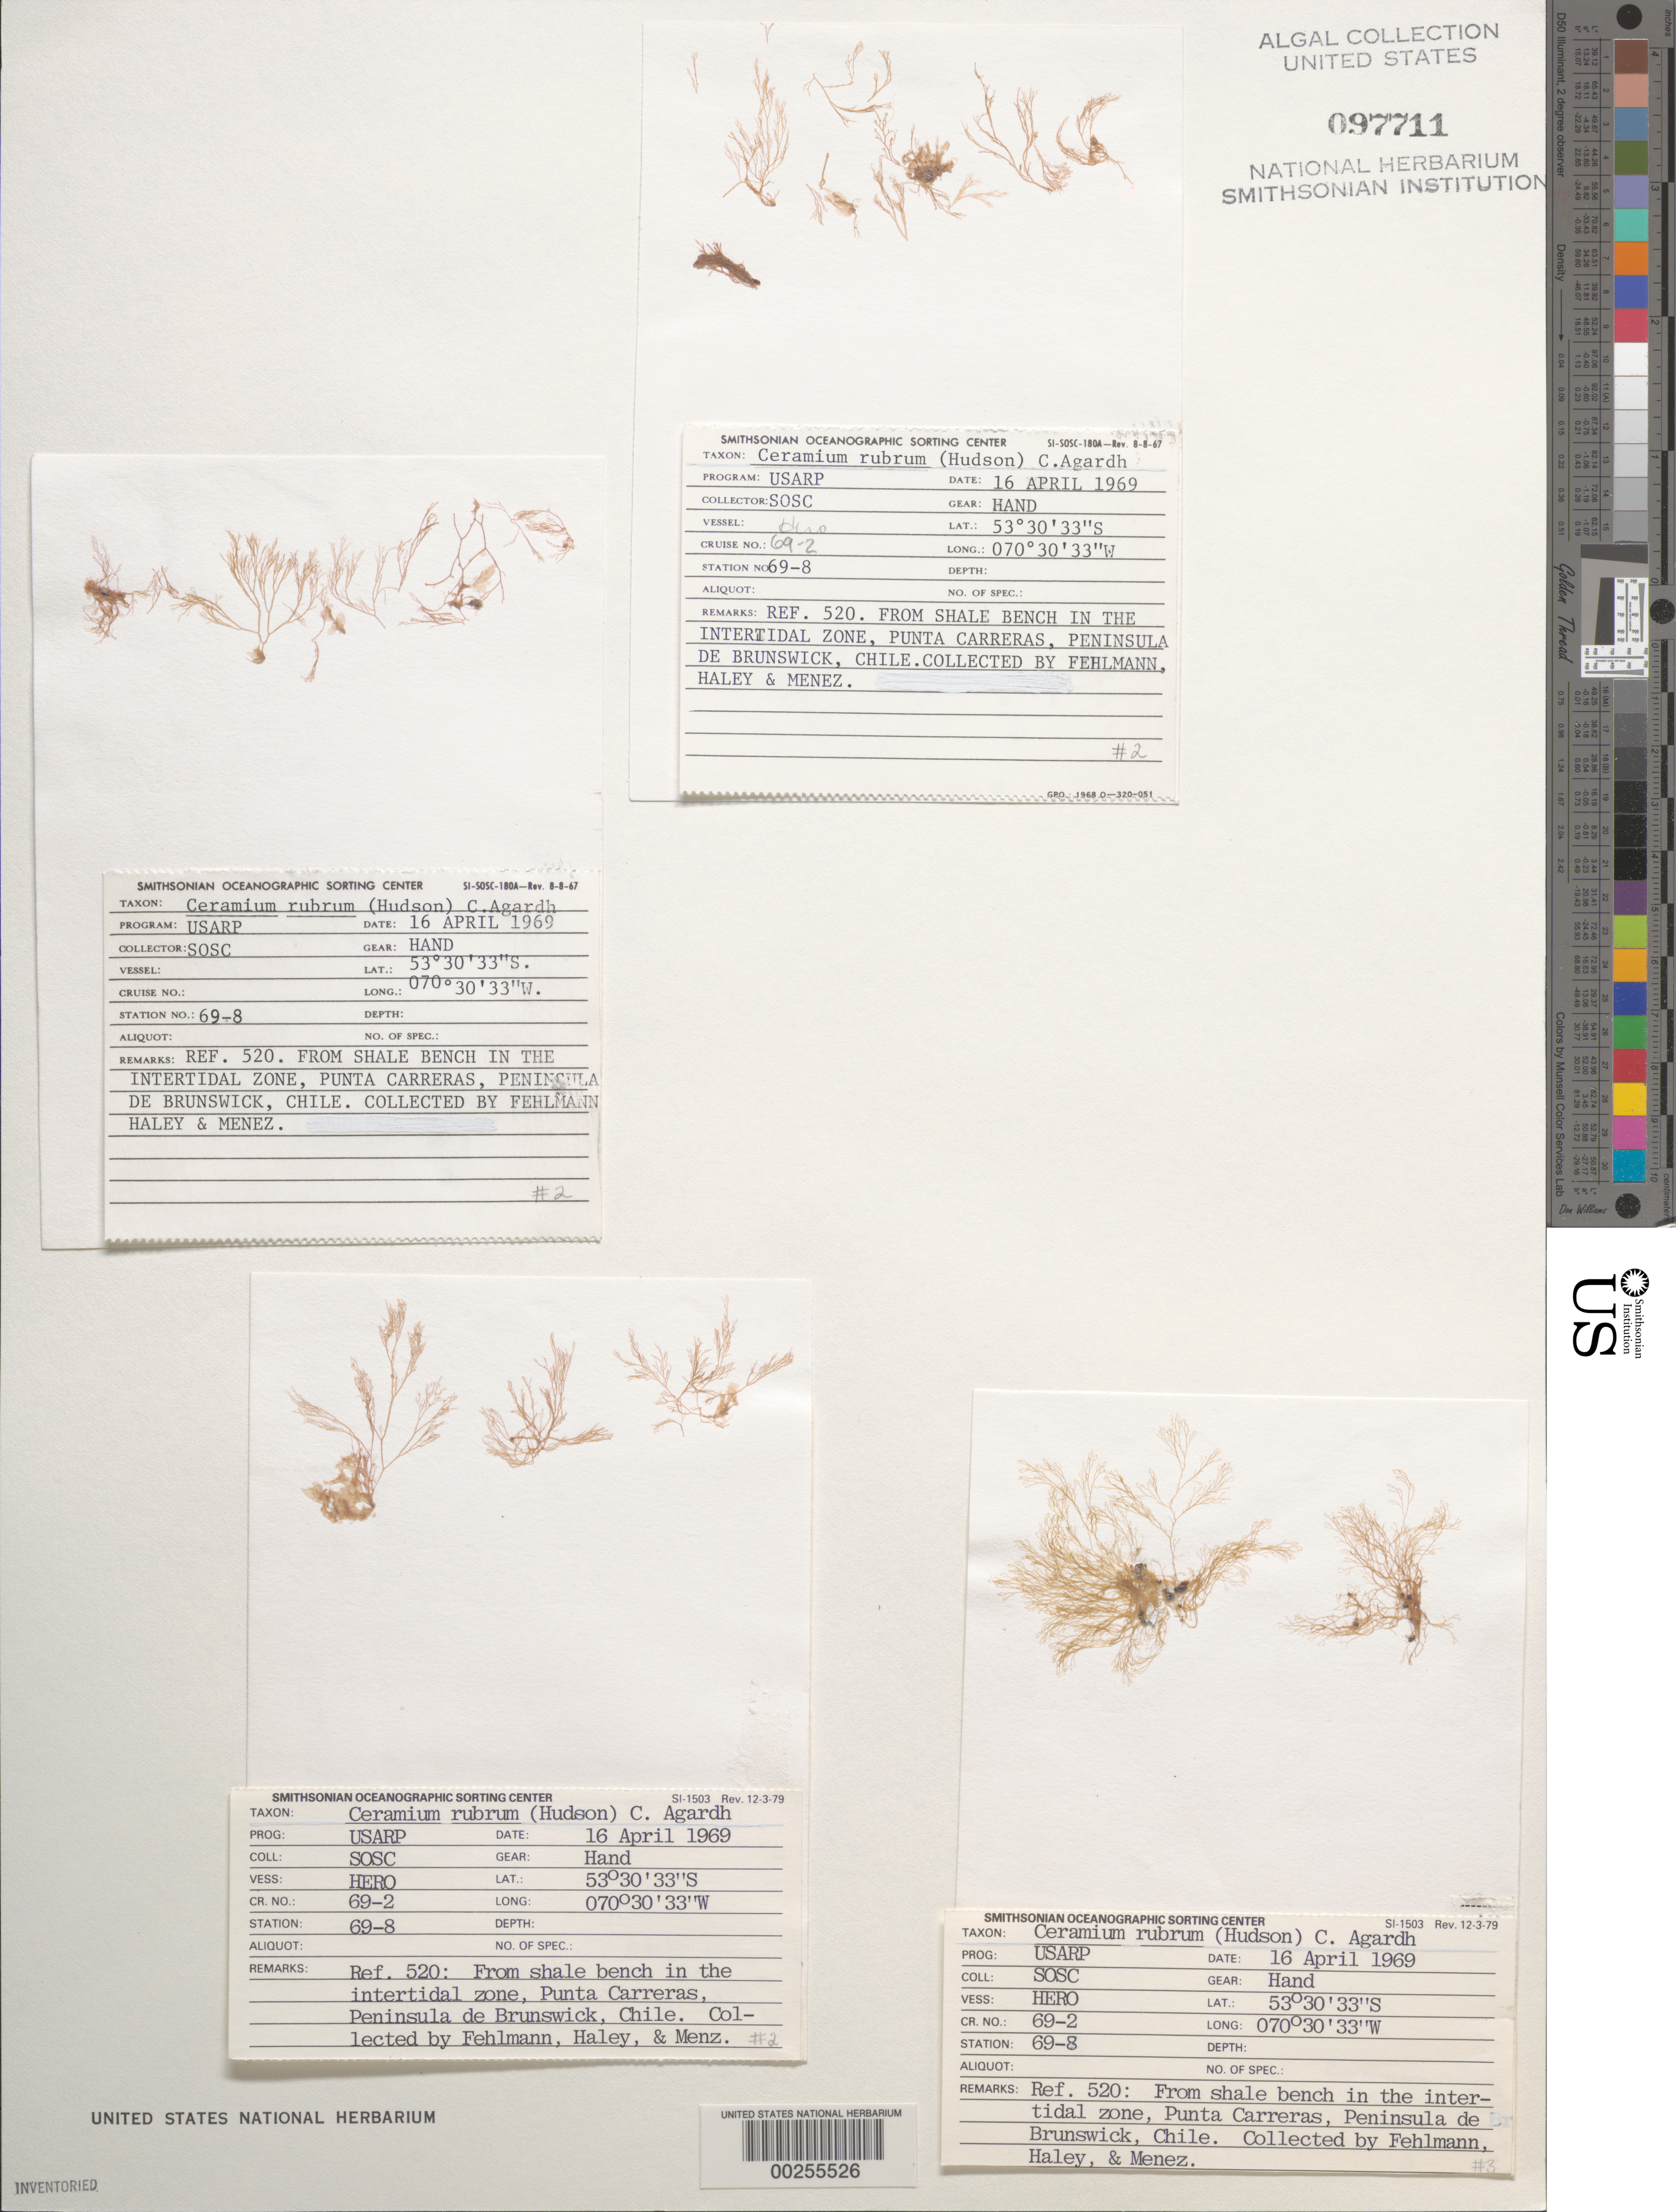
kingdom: Plantae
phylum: Rhodophyta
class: Florideophyceae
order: Ceramiales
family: Ceramiaceae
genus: Ceramium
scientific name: Ceramium rubrum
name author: C. Agardh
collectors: H. Fehlmann, -. Haley & Meñez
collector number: Station 69-8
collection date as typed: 16 Apr 1969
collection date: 1969-04-16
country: Chile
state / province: Magallanes y de la Antártica Chilena (XII)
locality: Peninsula de brunswick, punta carreras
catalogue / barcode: US 97711